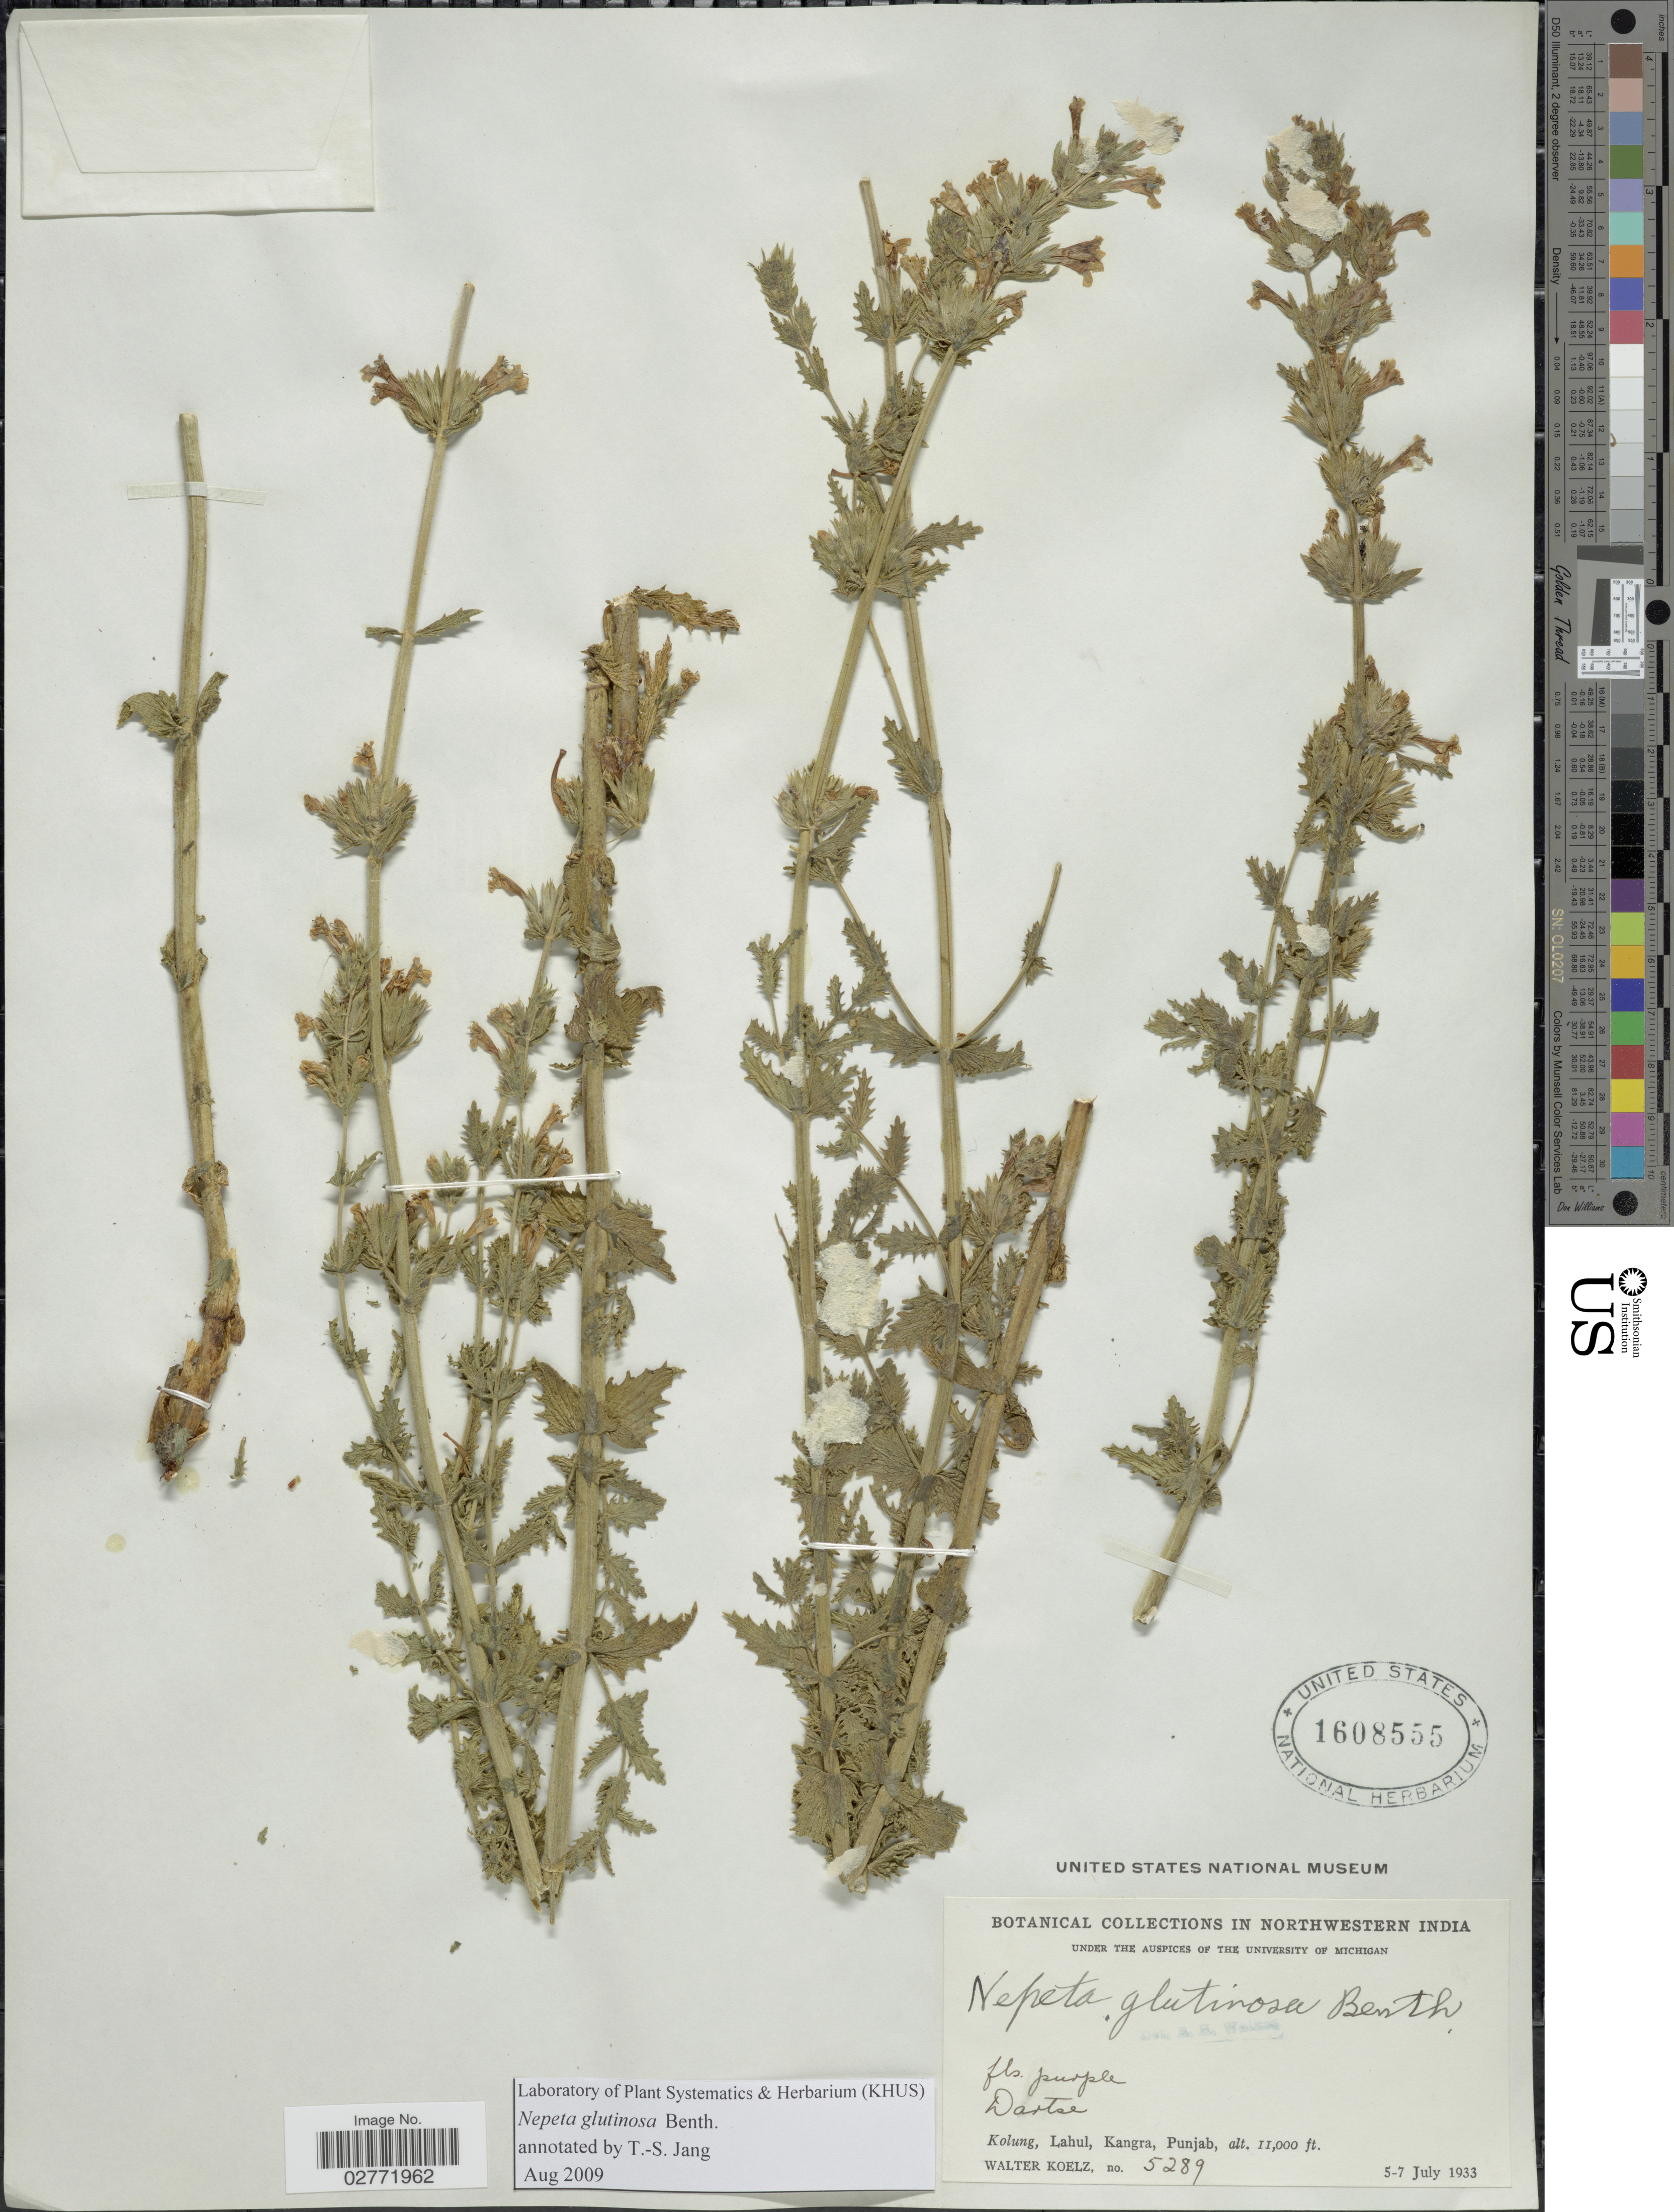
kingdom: Plantae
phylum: Tracheophyta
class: Magnoliopsida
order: Lamiales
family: Lamiaceae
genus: Nepeta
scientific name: Nepeta glutinosa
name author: Benth.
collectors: W. N. Koelz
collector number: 5289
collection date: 1933-07-05/1933-07-07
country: India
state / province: Punjab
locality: Northwestern India, Dartse, Kolung, Lahul, Kangra.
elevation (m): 3353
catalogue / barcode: US 1608555